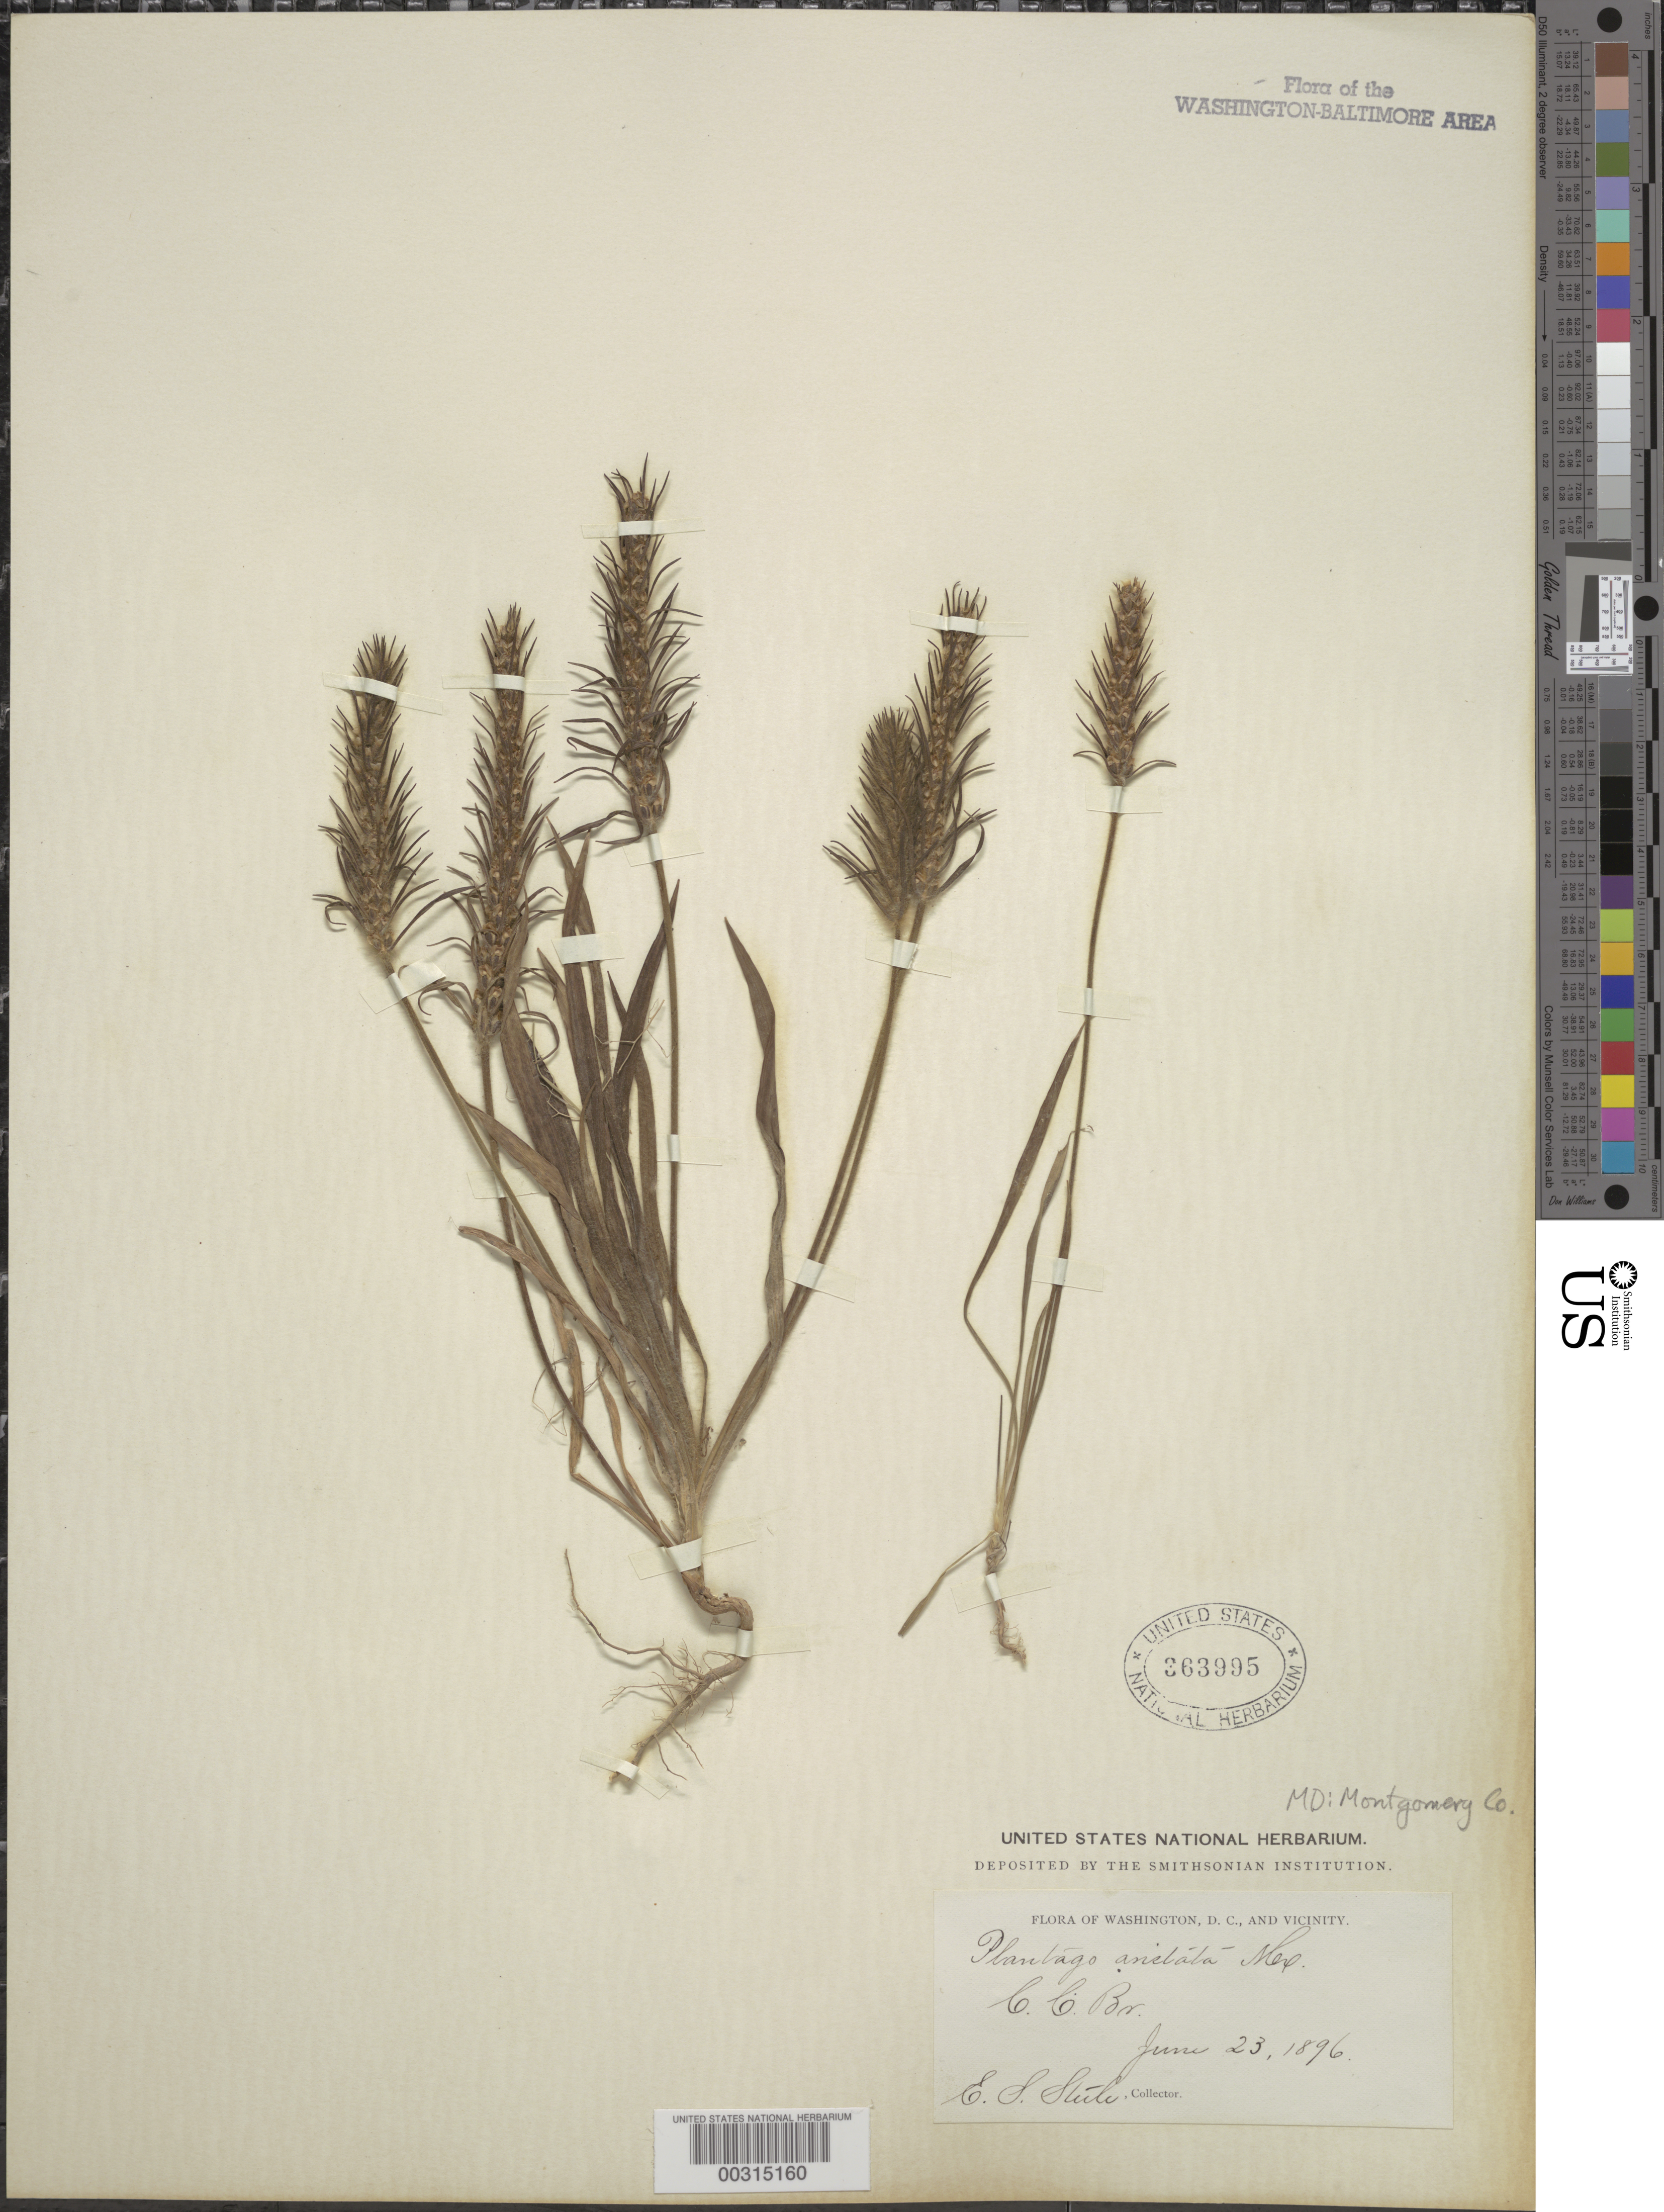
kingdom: Plantae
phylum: Tracheophyta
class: Magnoliopsida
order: Lamiales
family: Plantaginaceae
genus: Plantago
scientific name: Plantago aristata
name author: Michx.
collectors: E. Steele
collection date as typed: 23 Jun 1896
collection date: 1896-06-23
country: United States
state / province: District of Columbia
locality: C.c. Br.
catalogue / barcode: US 363995